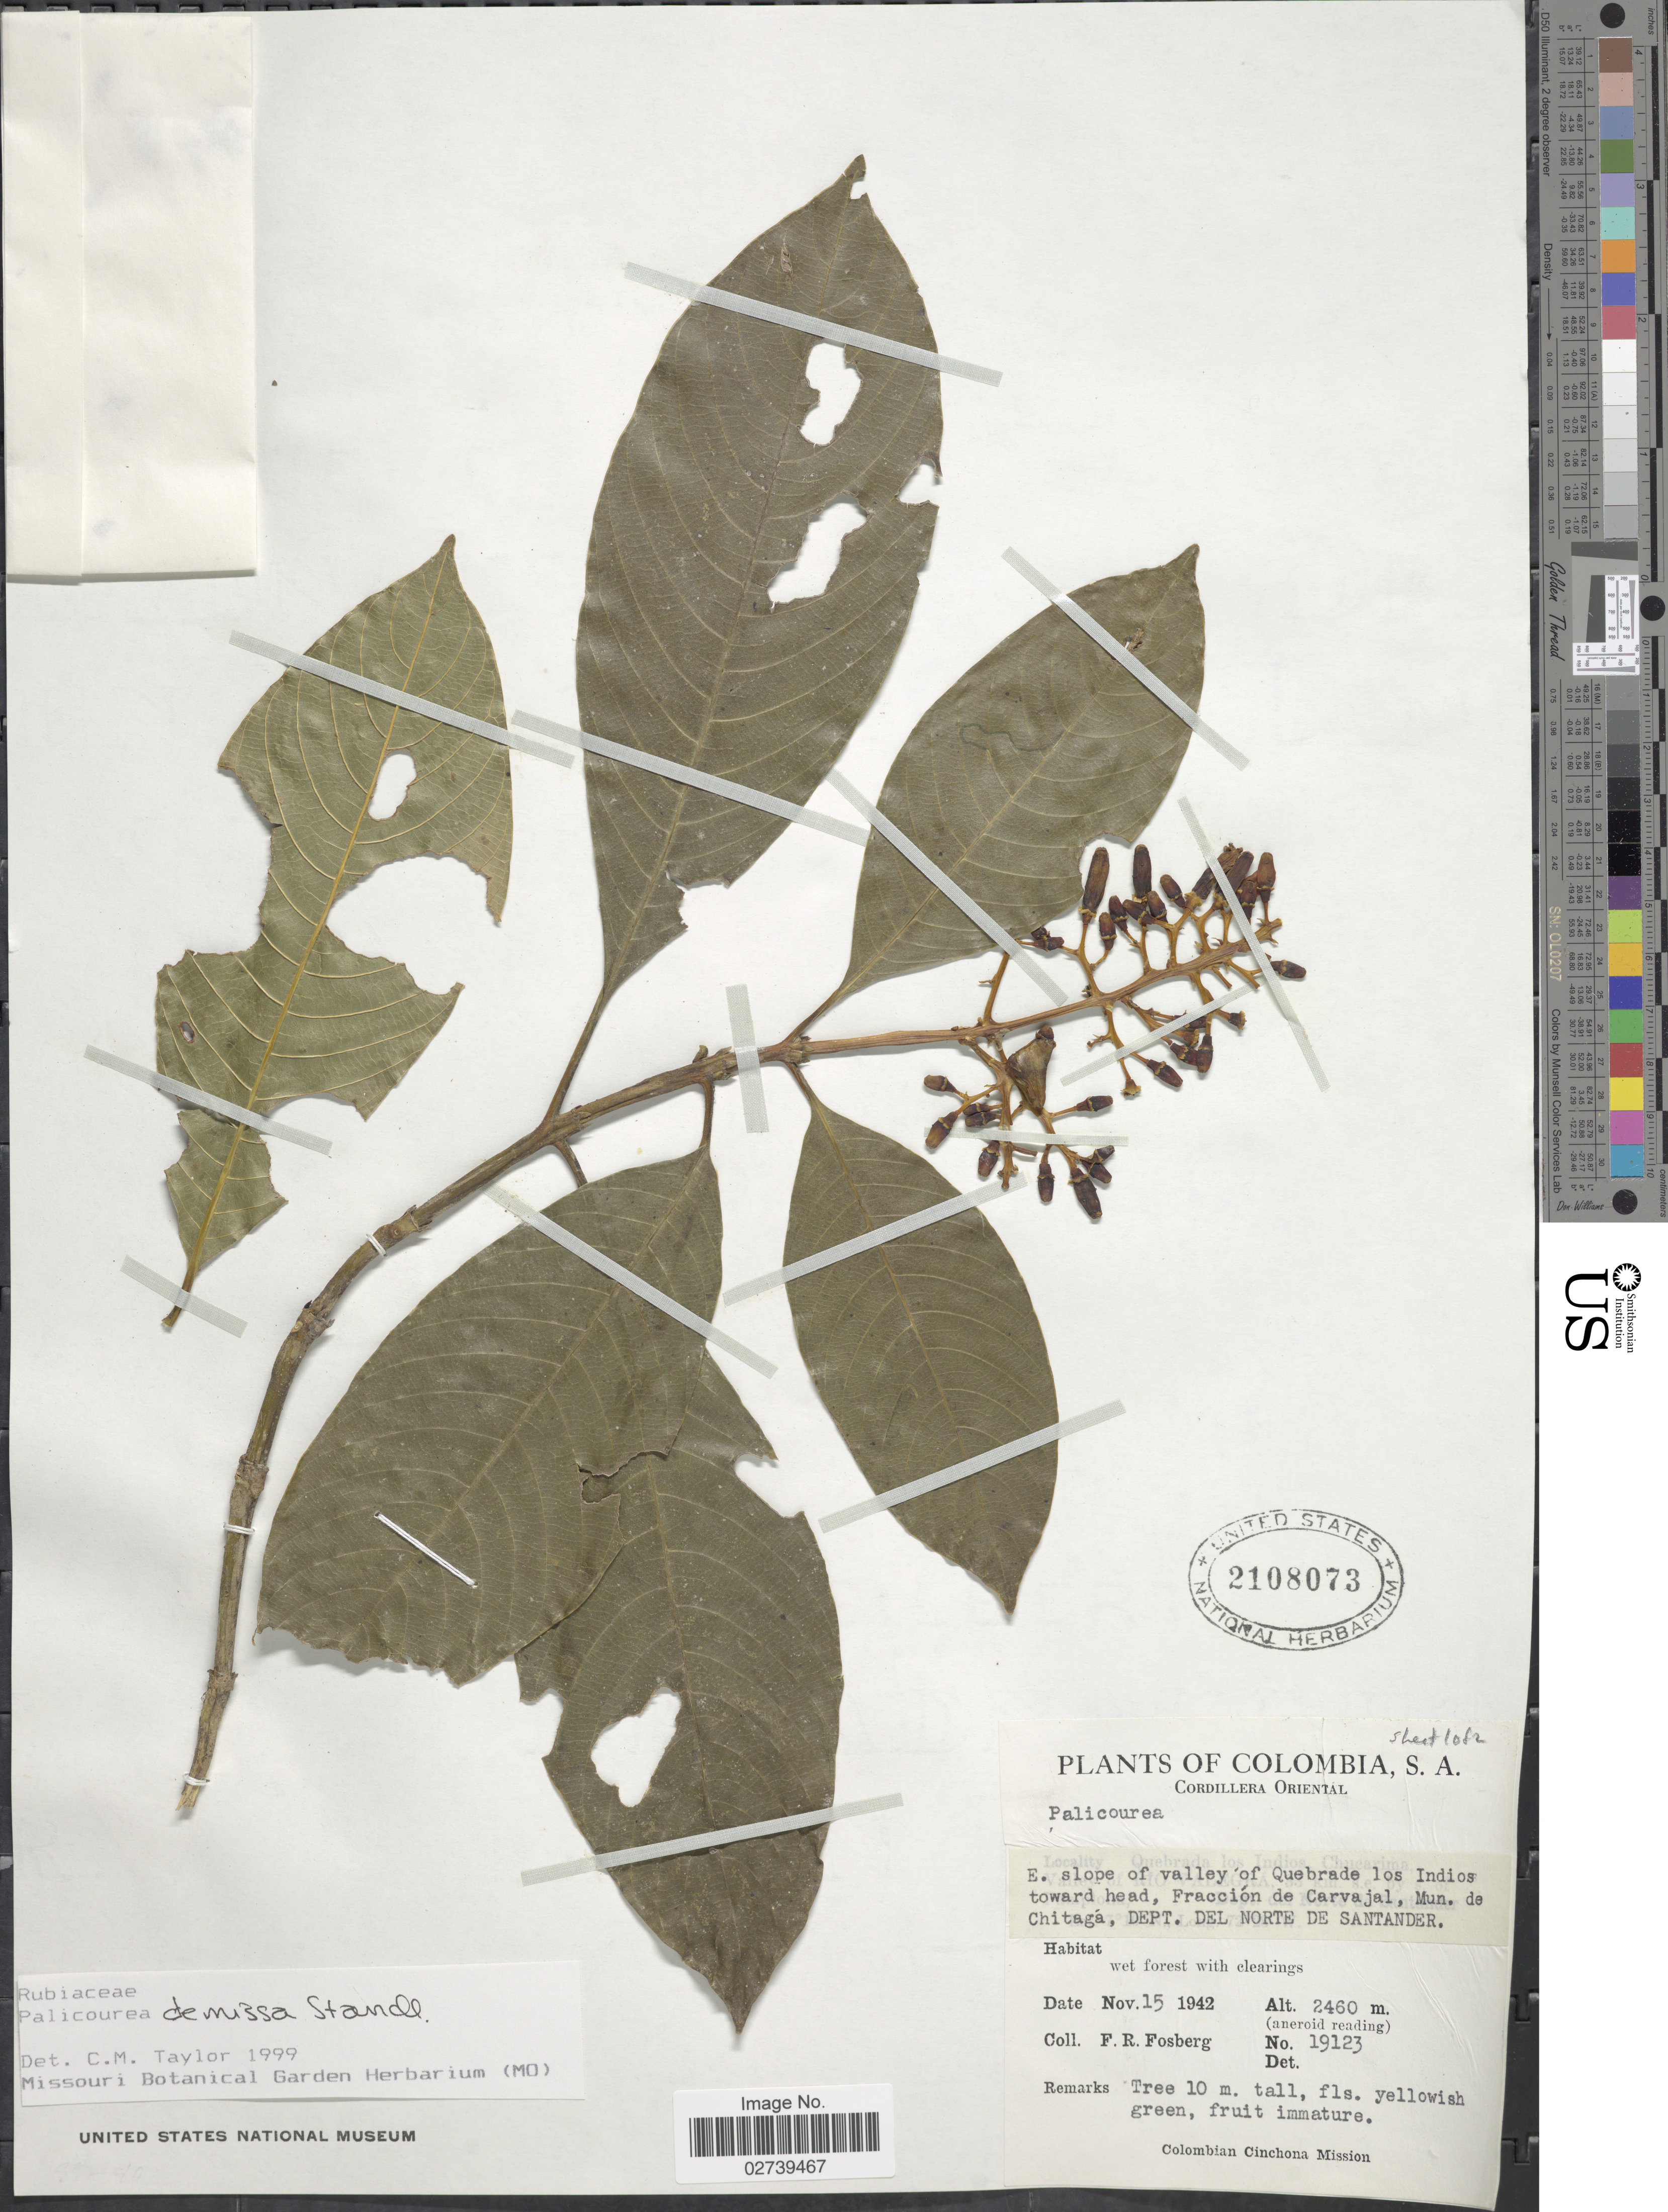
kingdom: Plantae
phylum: Tracheophyta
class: Magnoliopsida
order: Gentianales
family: Rubiaceae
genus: Palicourea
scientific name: Palicourea demissa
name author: Standl.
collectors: F. R. Fosberg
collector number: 19123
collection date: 1942-11-15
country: Colombia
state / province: Norte de Santander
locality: Cordillera Oriental, E. slope of valley of Quebrada los Indios toward head, Fraccion de Carvajal, Mun. de Chitaga.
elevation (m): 2460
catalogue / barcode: US 2108073